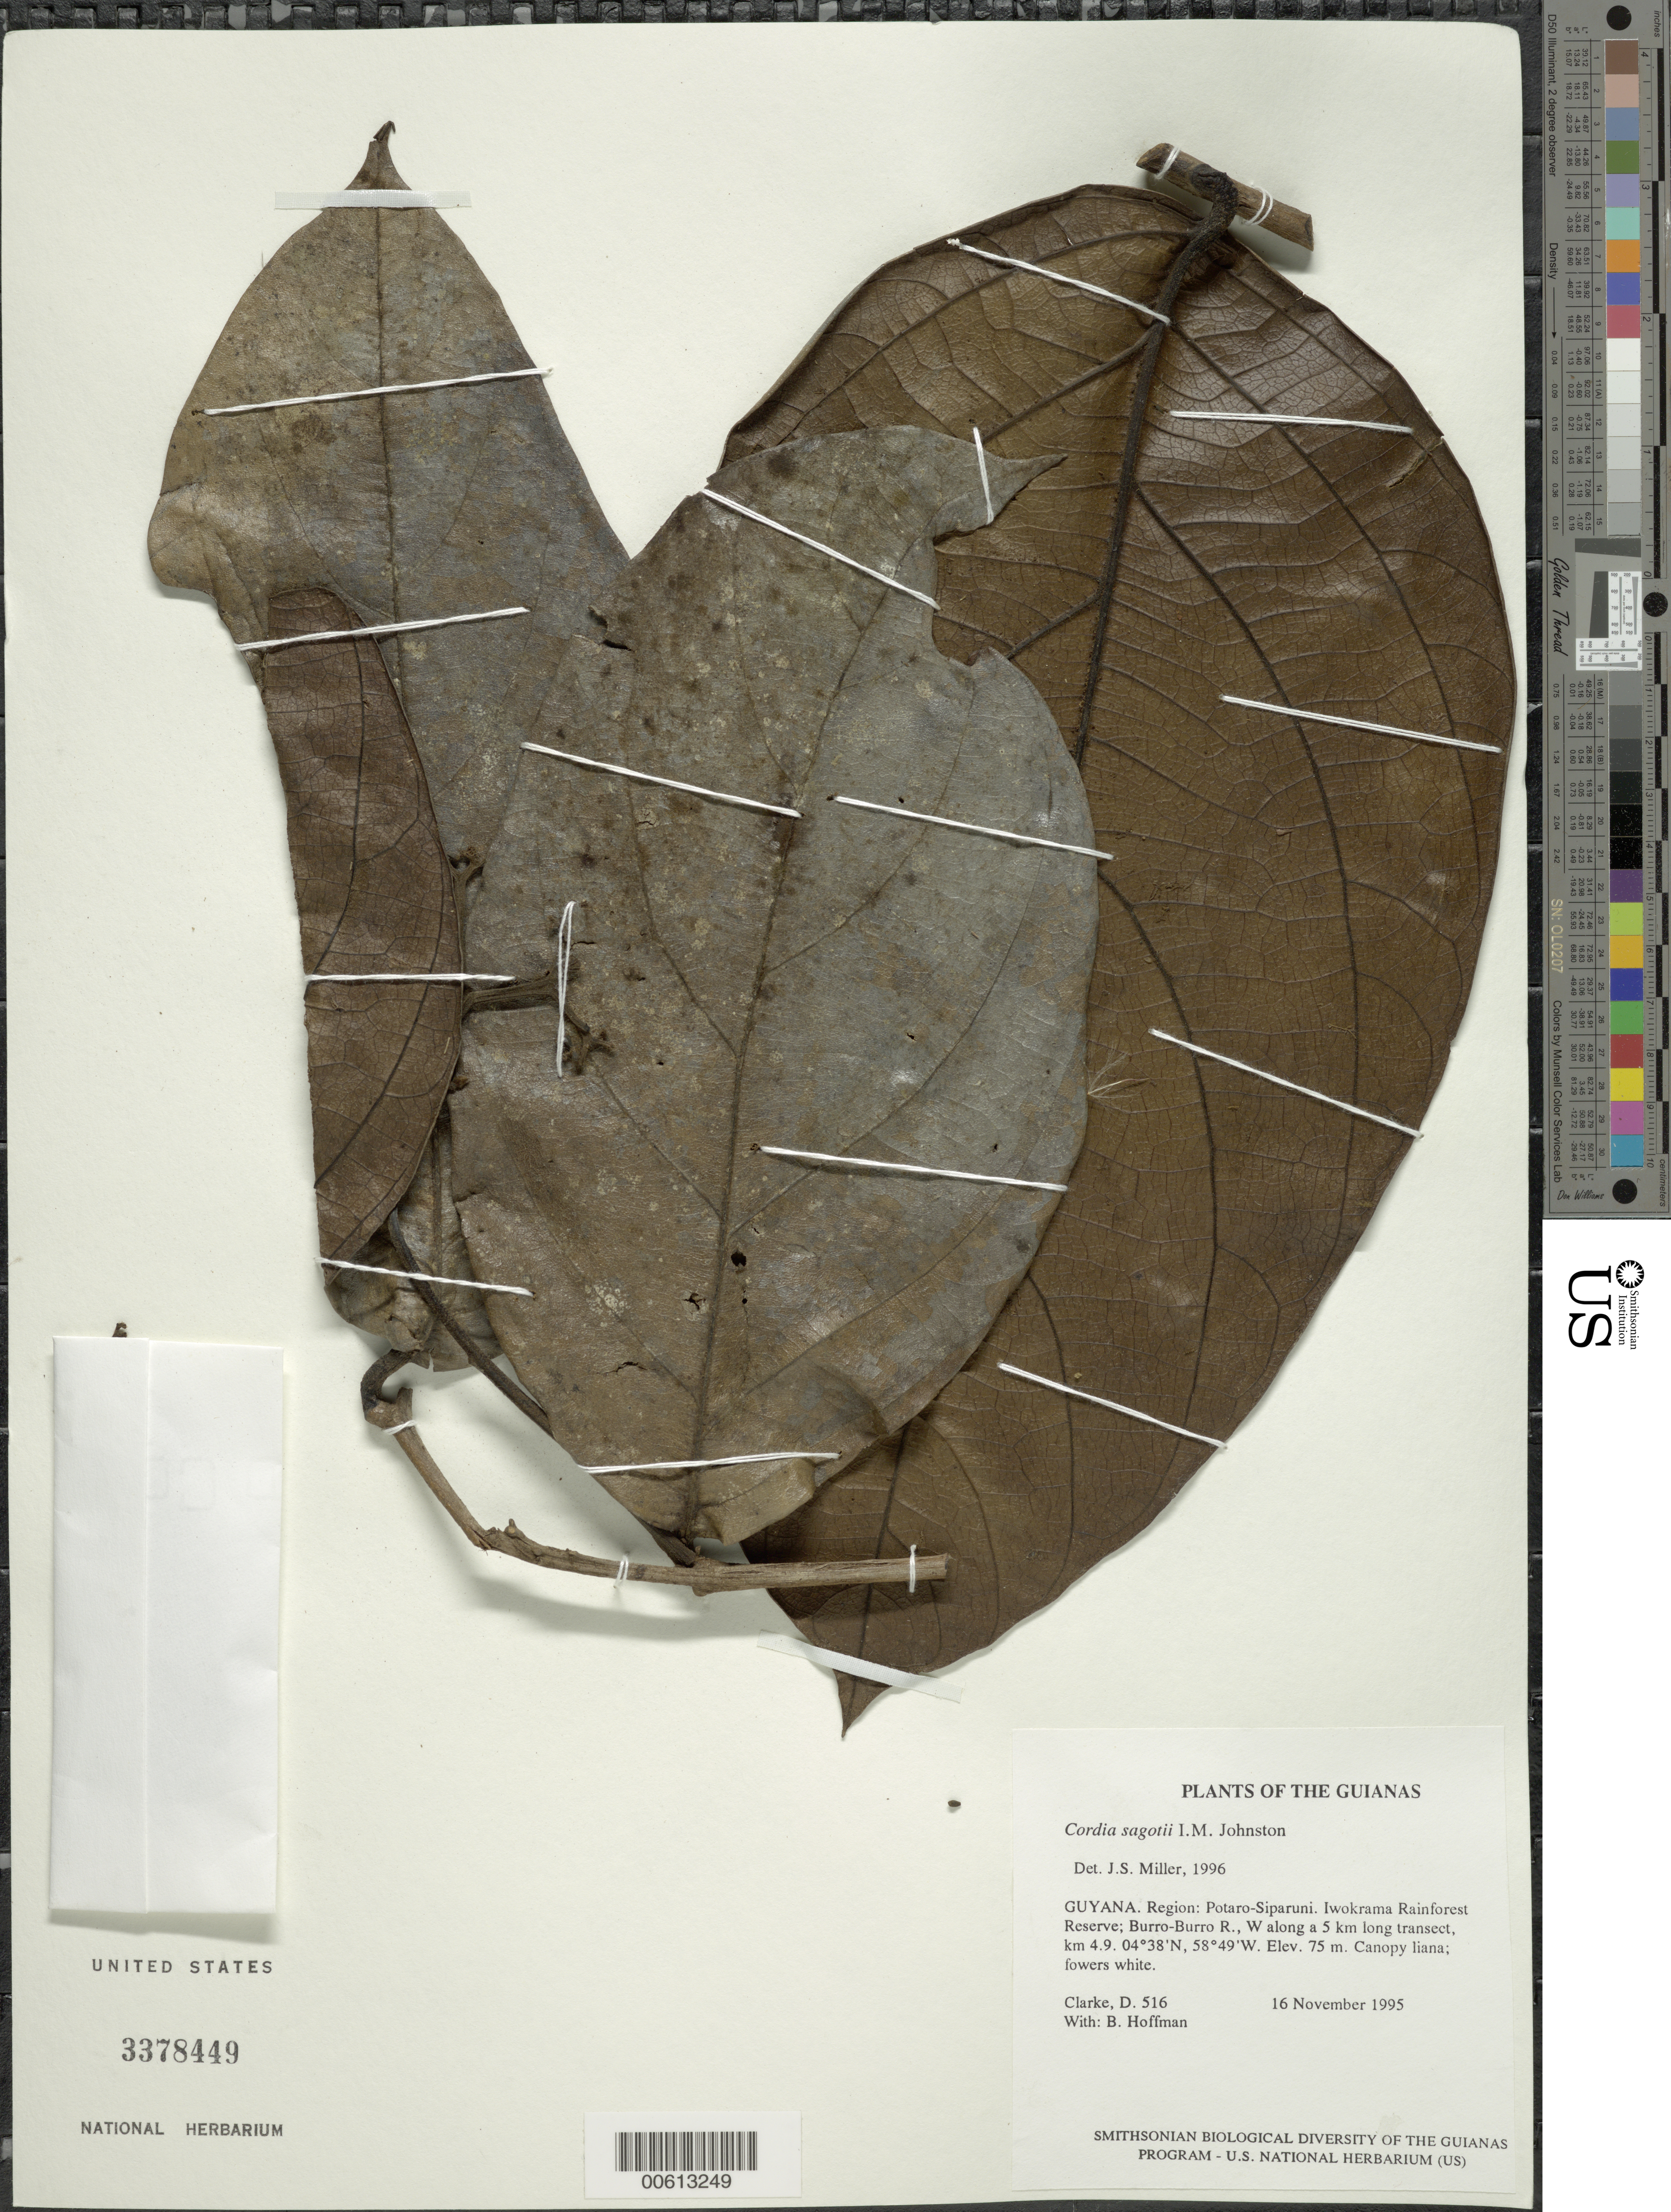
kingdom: Plantae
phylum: Tracheophyta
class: Magnoliopsida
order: Boraginales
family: Cordiaceae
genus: Cordia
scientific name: Cordia sagotii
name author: I.M. Johnst.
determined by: Miller, James S., (MO), Missouri Botanical Garden (UNITED STATES)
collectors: H. D. Clarke & B. Hoffman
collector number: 516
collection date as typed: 16 November 1995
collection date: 1995-11-16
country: Guyana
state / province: Potaro-Siparuni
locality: Iwokrama Rainforest Reserve; Burro-Burro R., W along a 5 km long transect, km 4.9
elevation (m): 75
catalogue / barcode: US 3378449